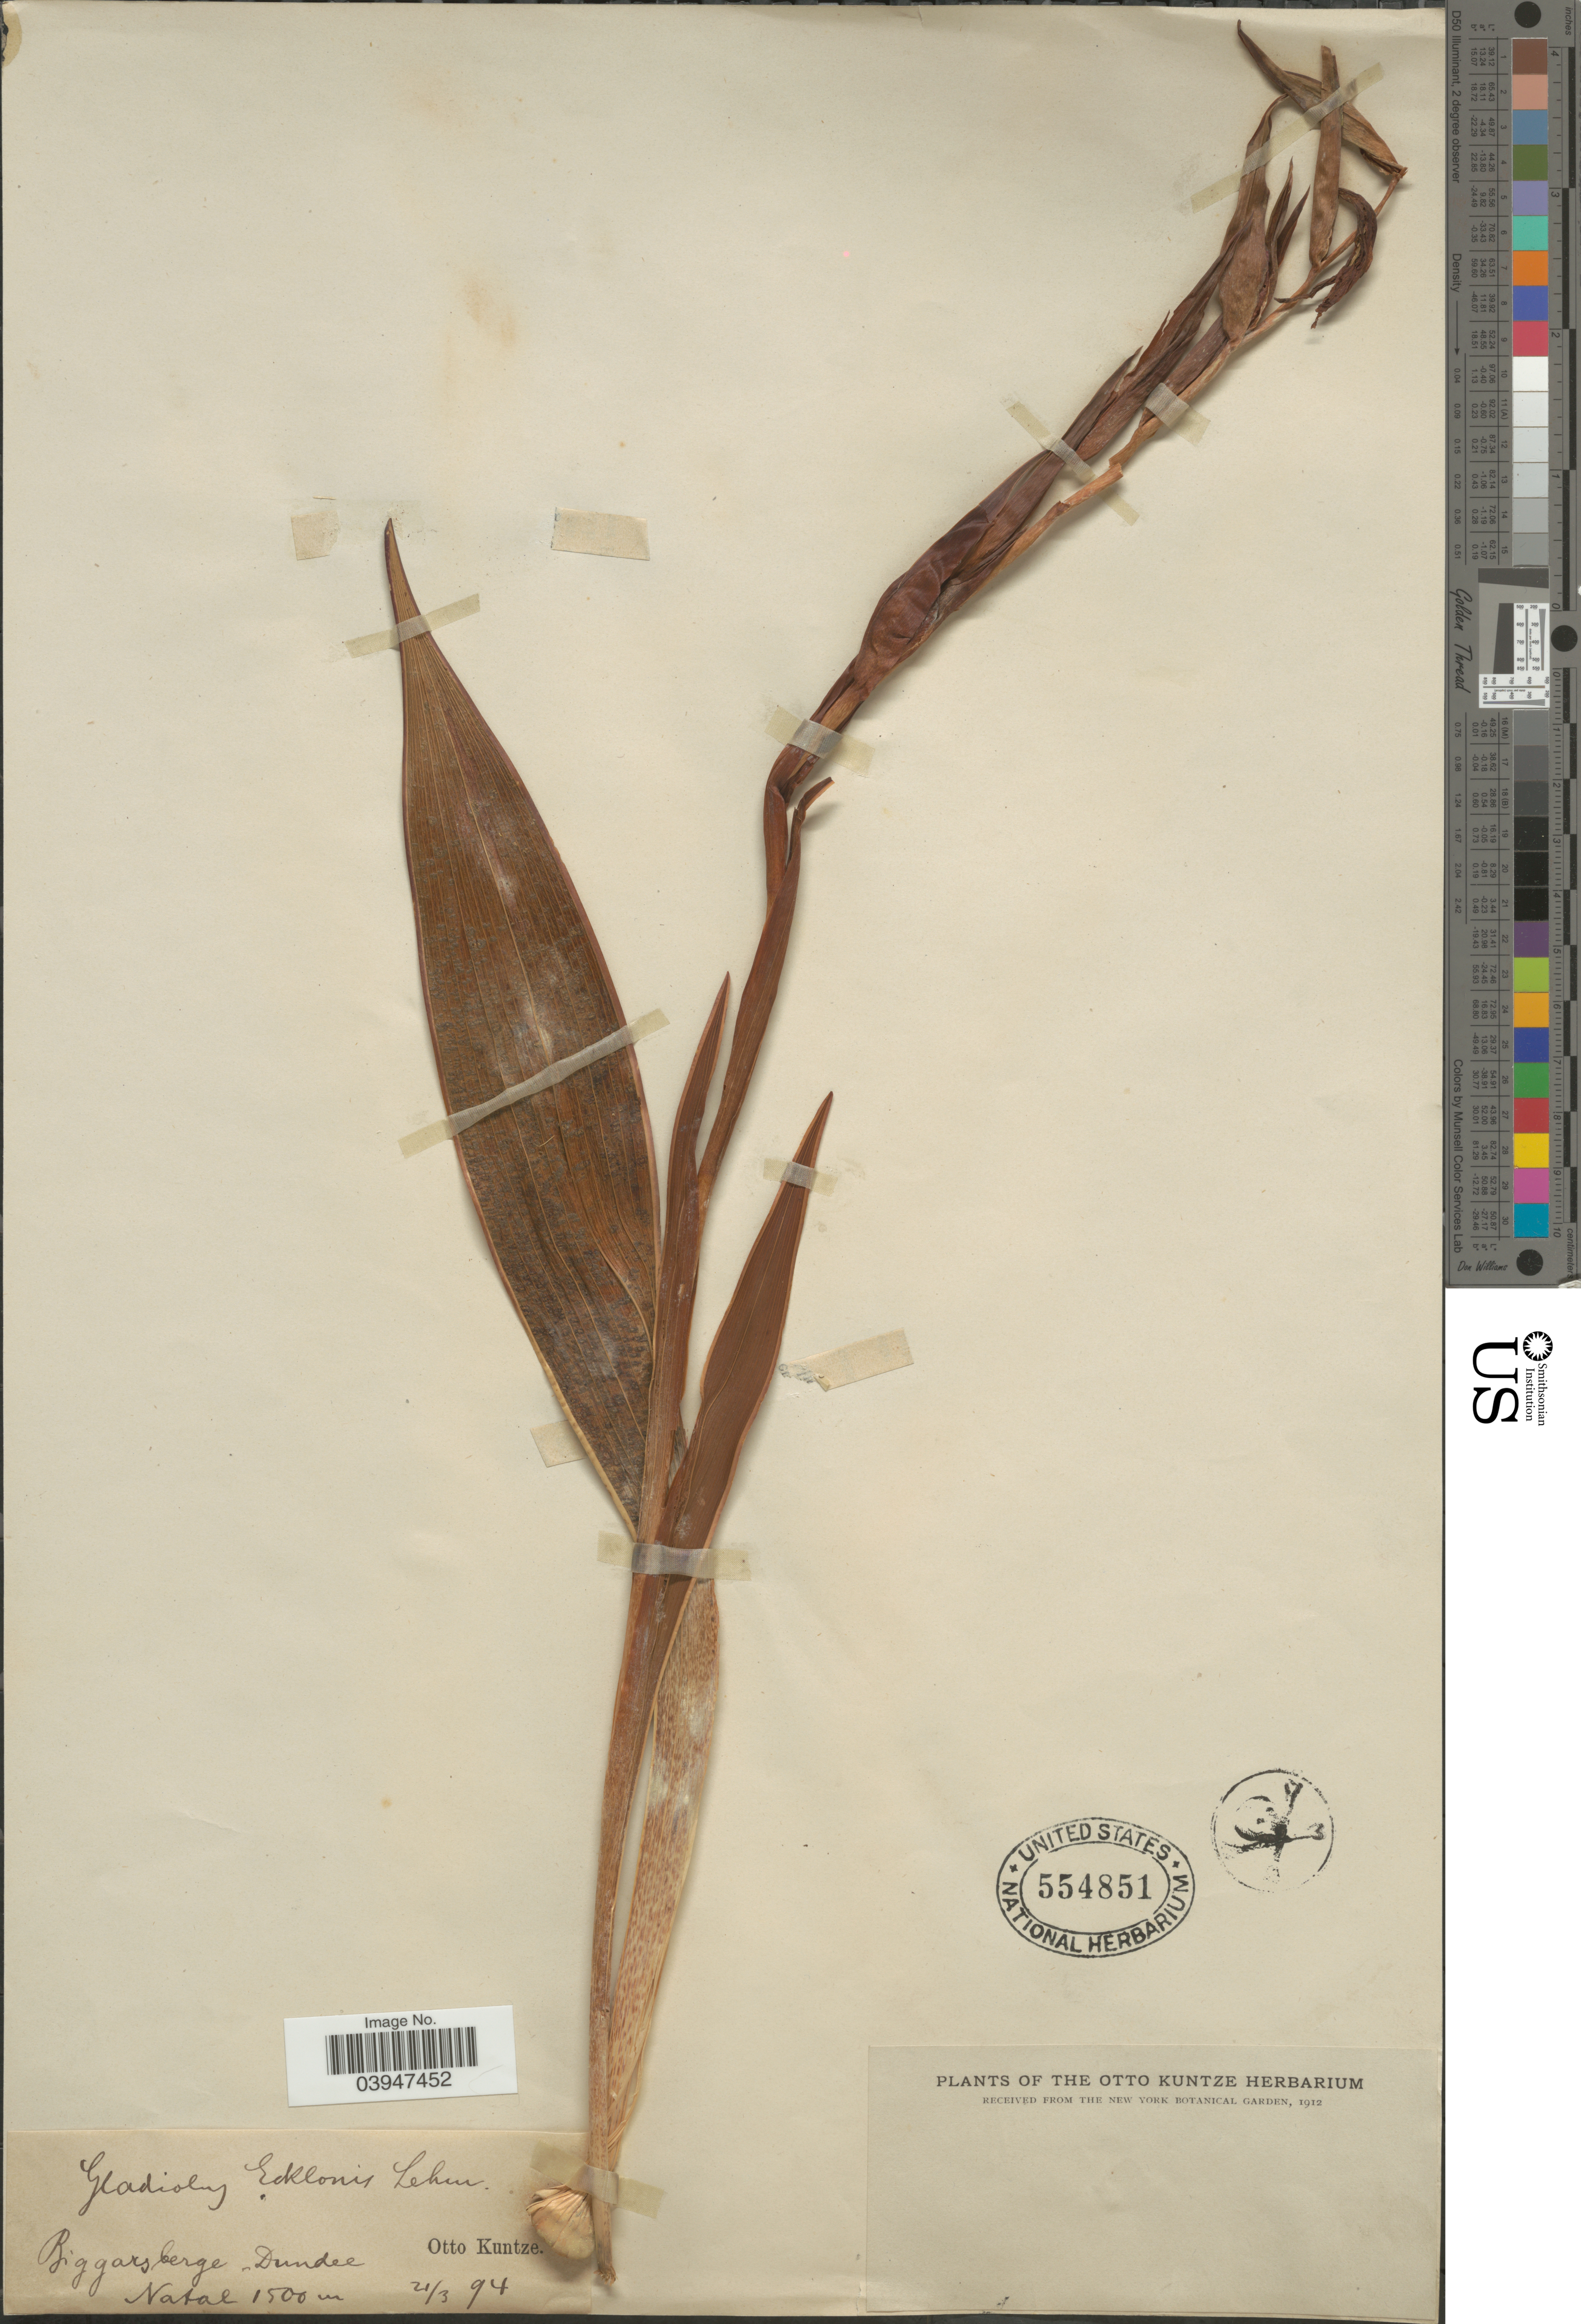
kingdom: Plantae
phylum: Tracheophyta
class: Liliopsida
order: Asparagales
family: Iridaceae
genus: Gladiolus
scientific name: Gladiolus ecklonii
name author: Lehm.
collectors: C.E.O. Kuntze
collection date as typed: Transcribed d/m/y: 21/3/94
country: South Africa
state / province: KwaZulu-Natal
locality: Biggarsberge. Dundee. Natal.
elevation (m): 1500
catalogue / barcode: US 554851